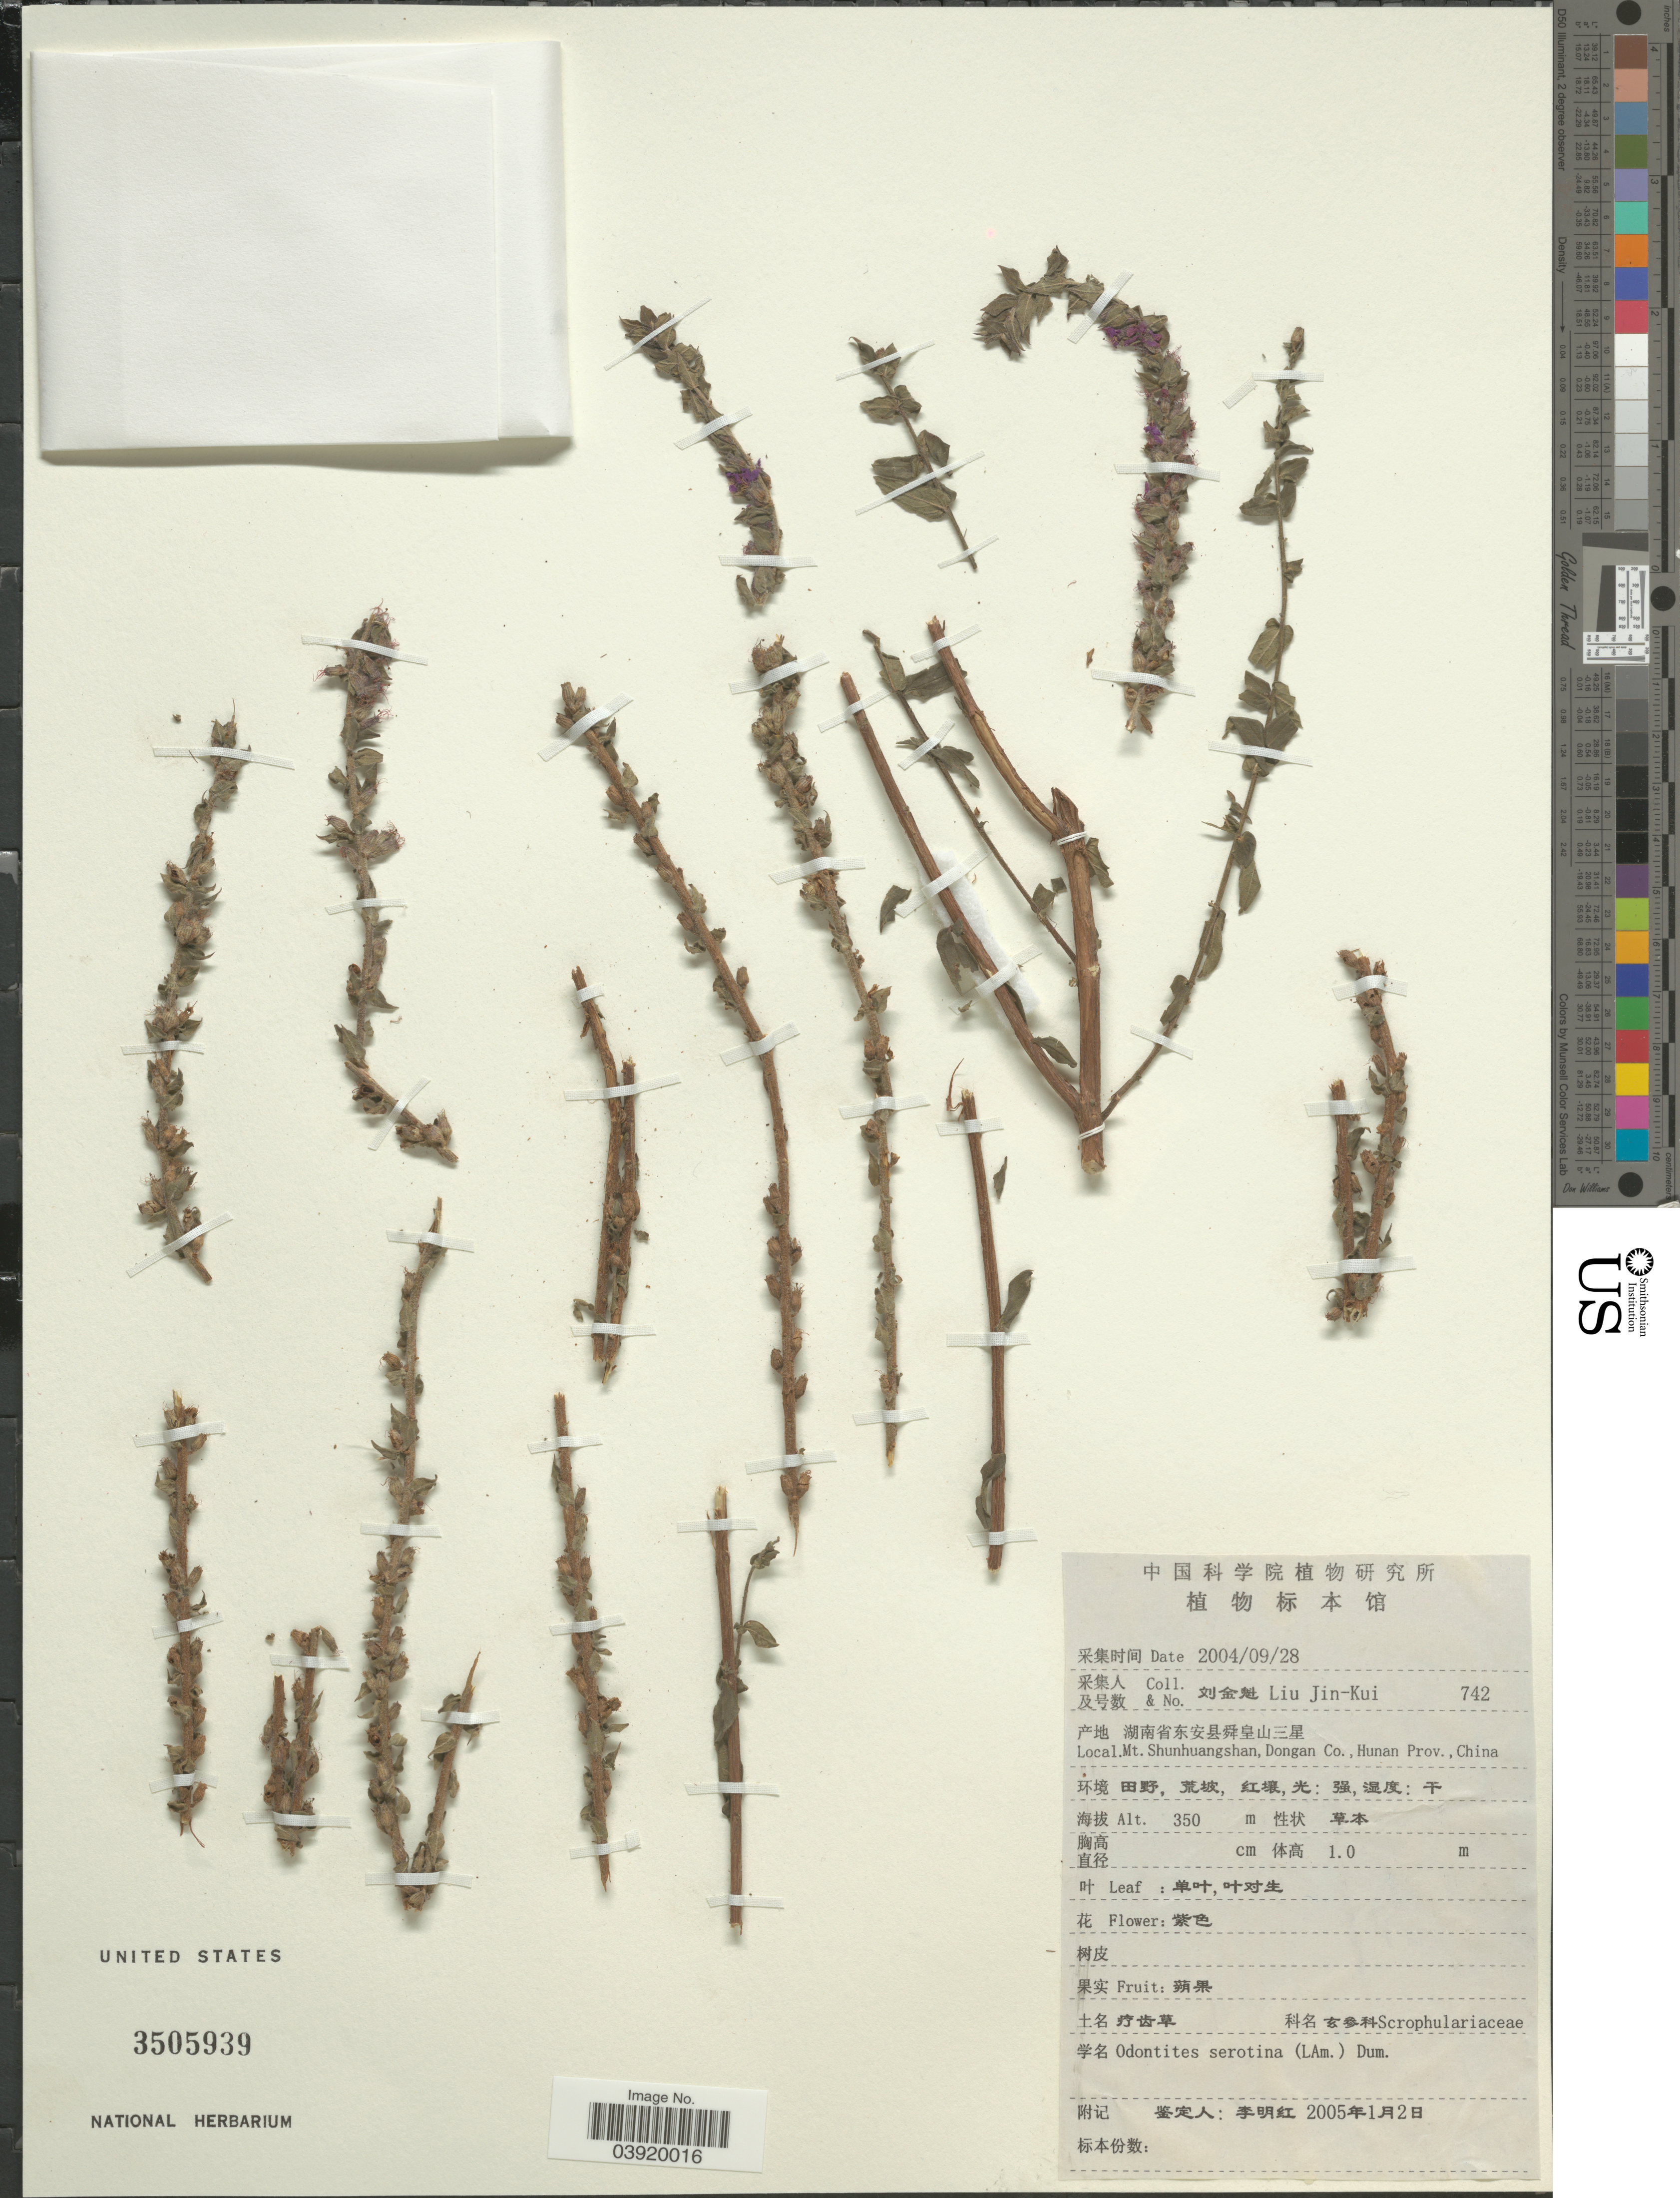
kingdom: Plantae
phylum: Tracheophyta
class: Magnoliopsida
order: Lamiales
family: Orobanchaceae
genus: Odontites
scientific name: Odontites serotina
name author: (Lam.) Dumort.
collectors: Liu Jin-Kui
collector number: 742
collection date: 2004-09-28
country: China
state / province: Hunan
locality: Mt. Shunhuangshan, Dongan Co.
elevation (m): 350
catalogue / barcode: US 3505939